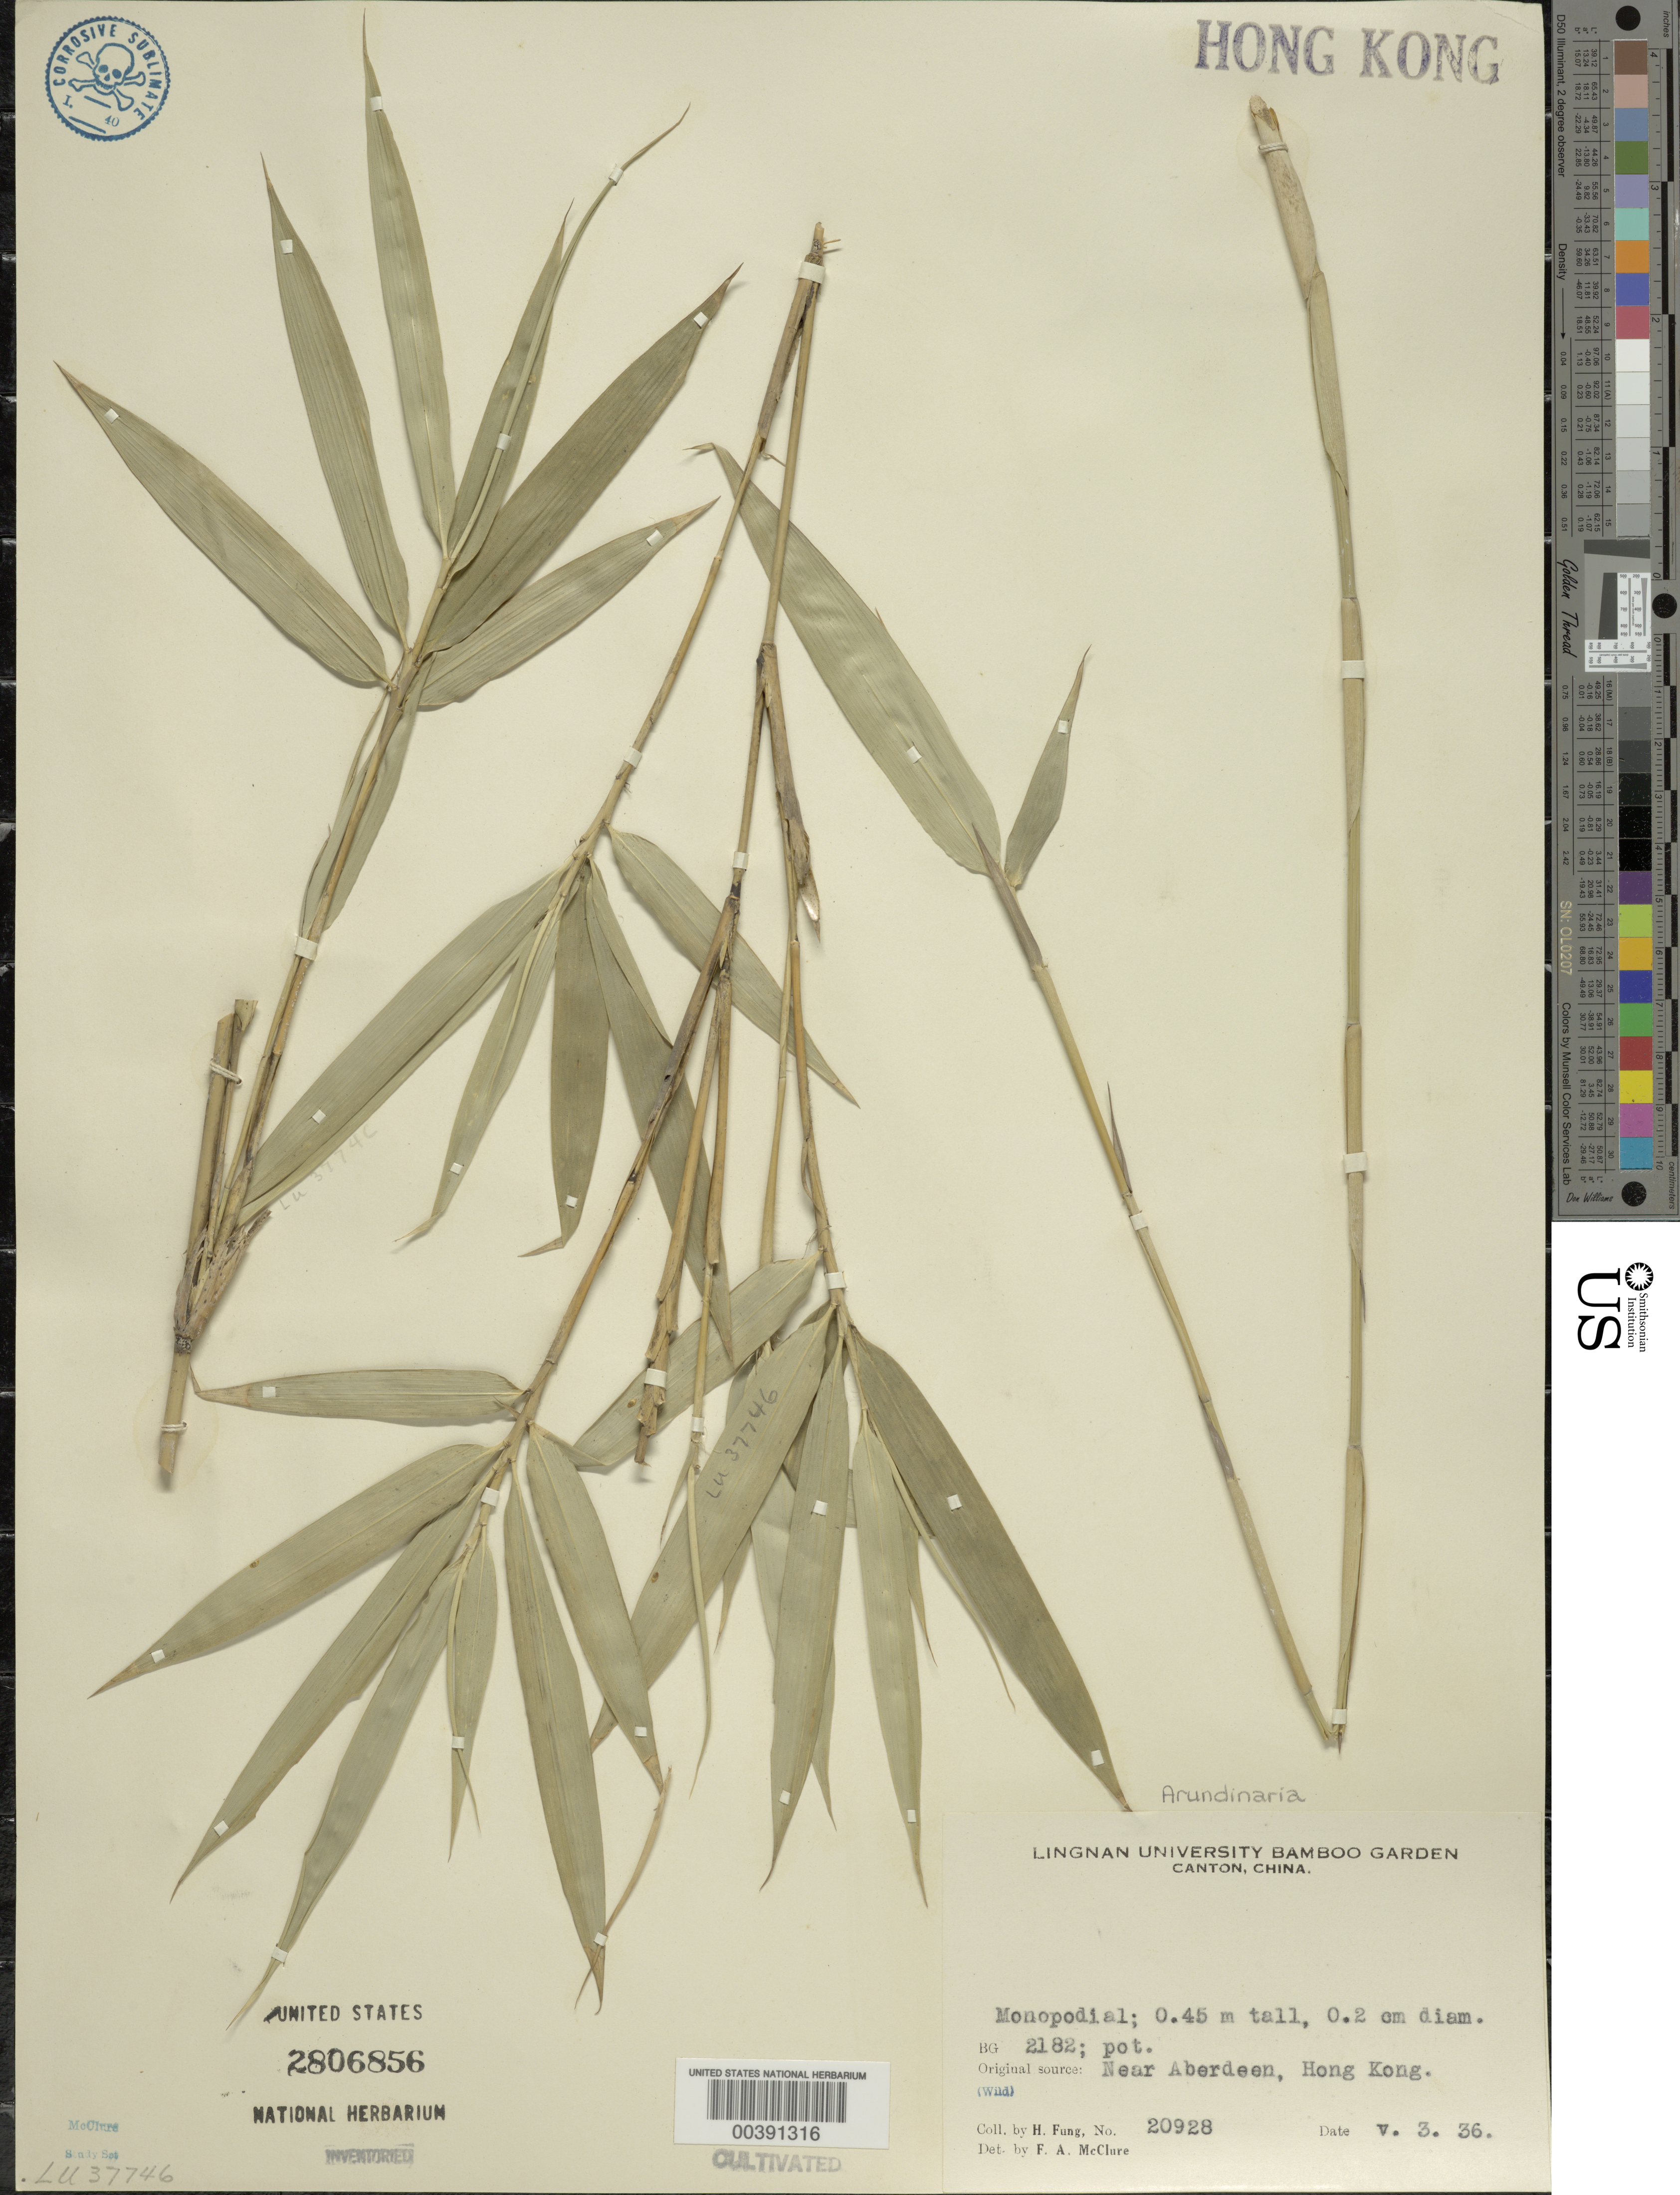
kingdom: Plantae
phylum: Tracheophyta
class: Liliopsida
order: Poales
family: Poaceae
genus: Arundinaria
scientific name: Arundinaria sp.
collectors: H. L. Fung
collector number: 20928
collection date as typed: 03 May 1936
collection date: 1936-05-03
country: China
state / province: Guangdong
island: Honam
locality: Lingnan Univ. Bamboo Garden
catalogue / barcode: US 2806856